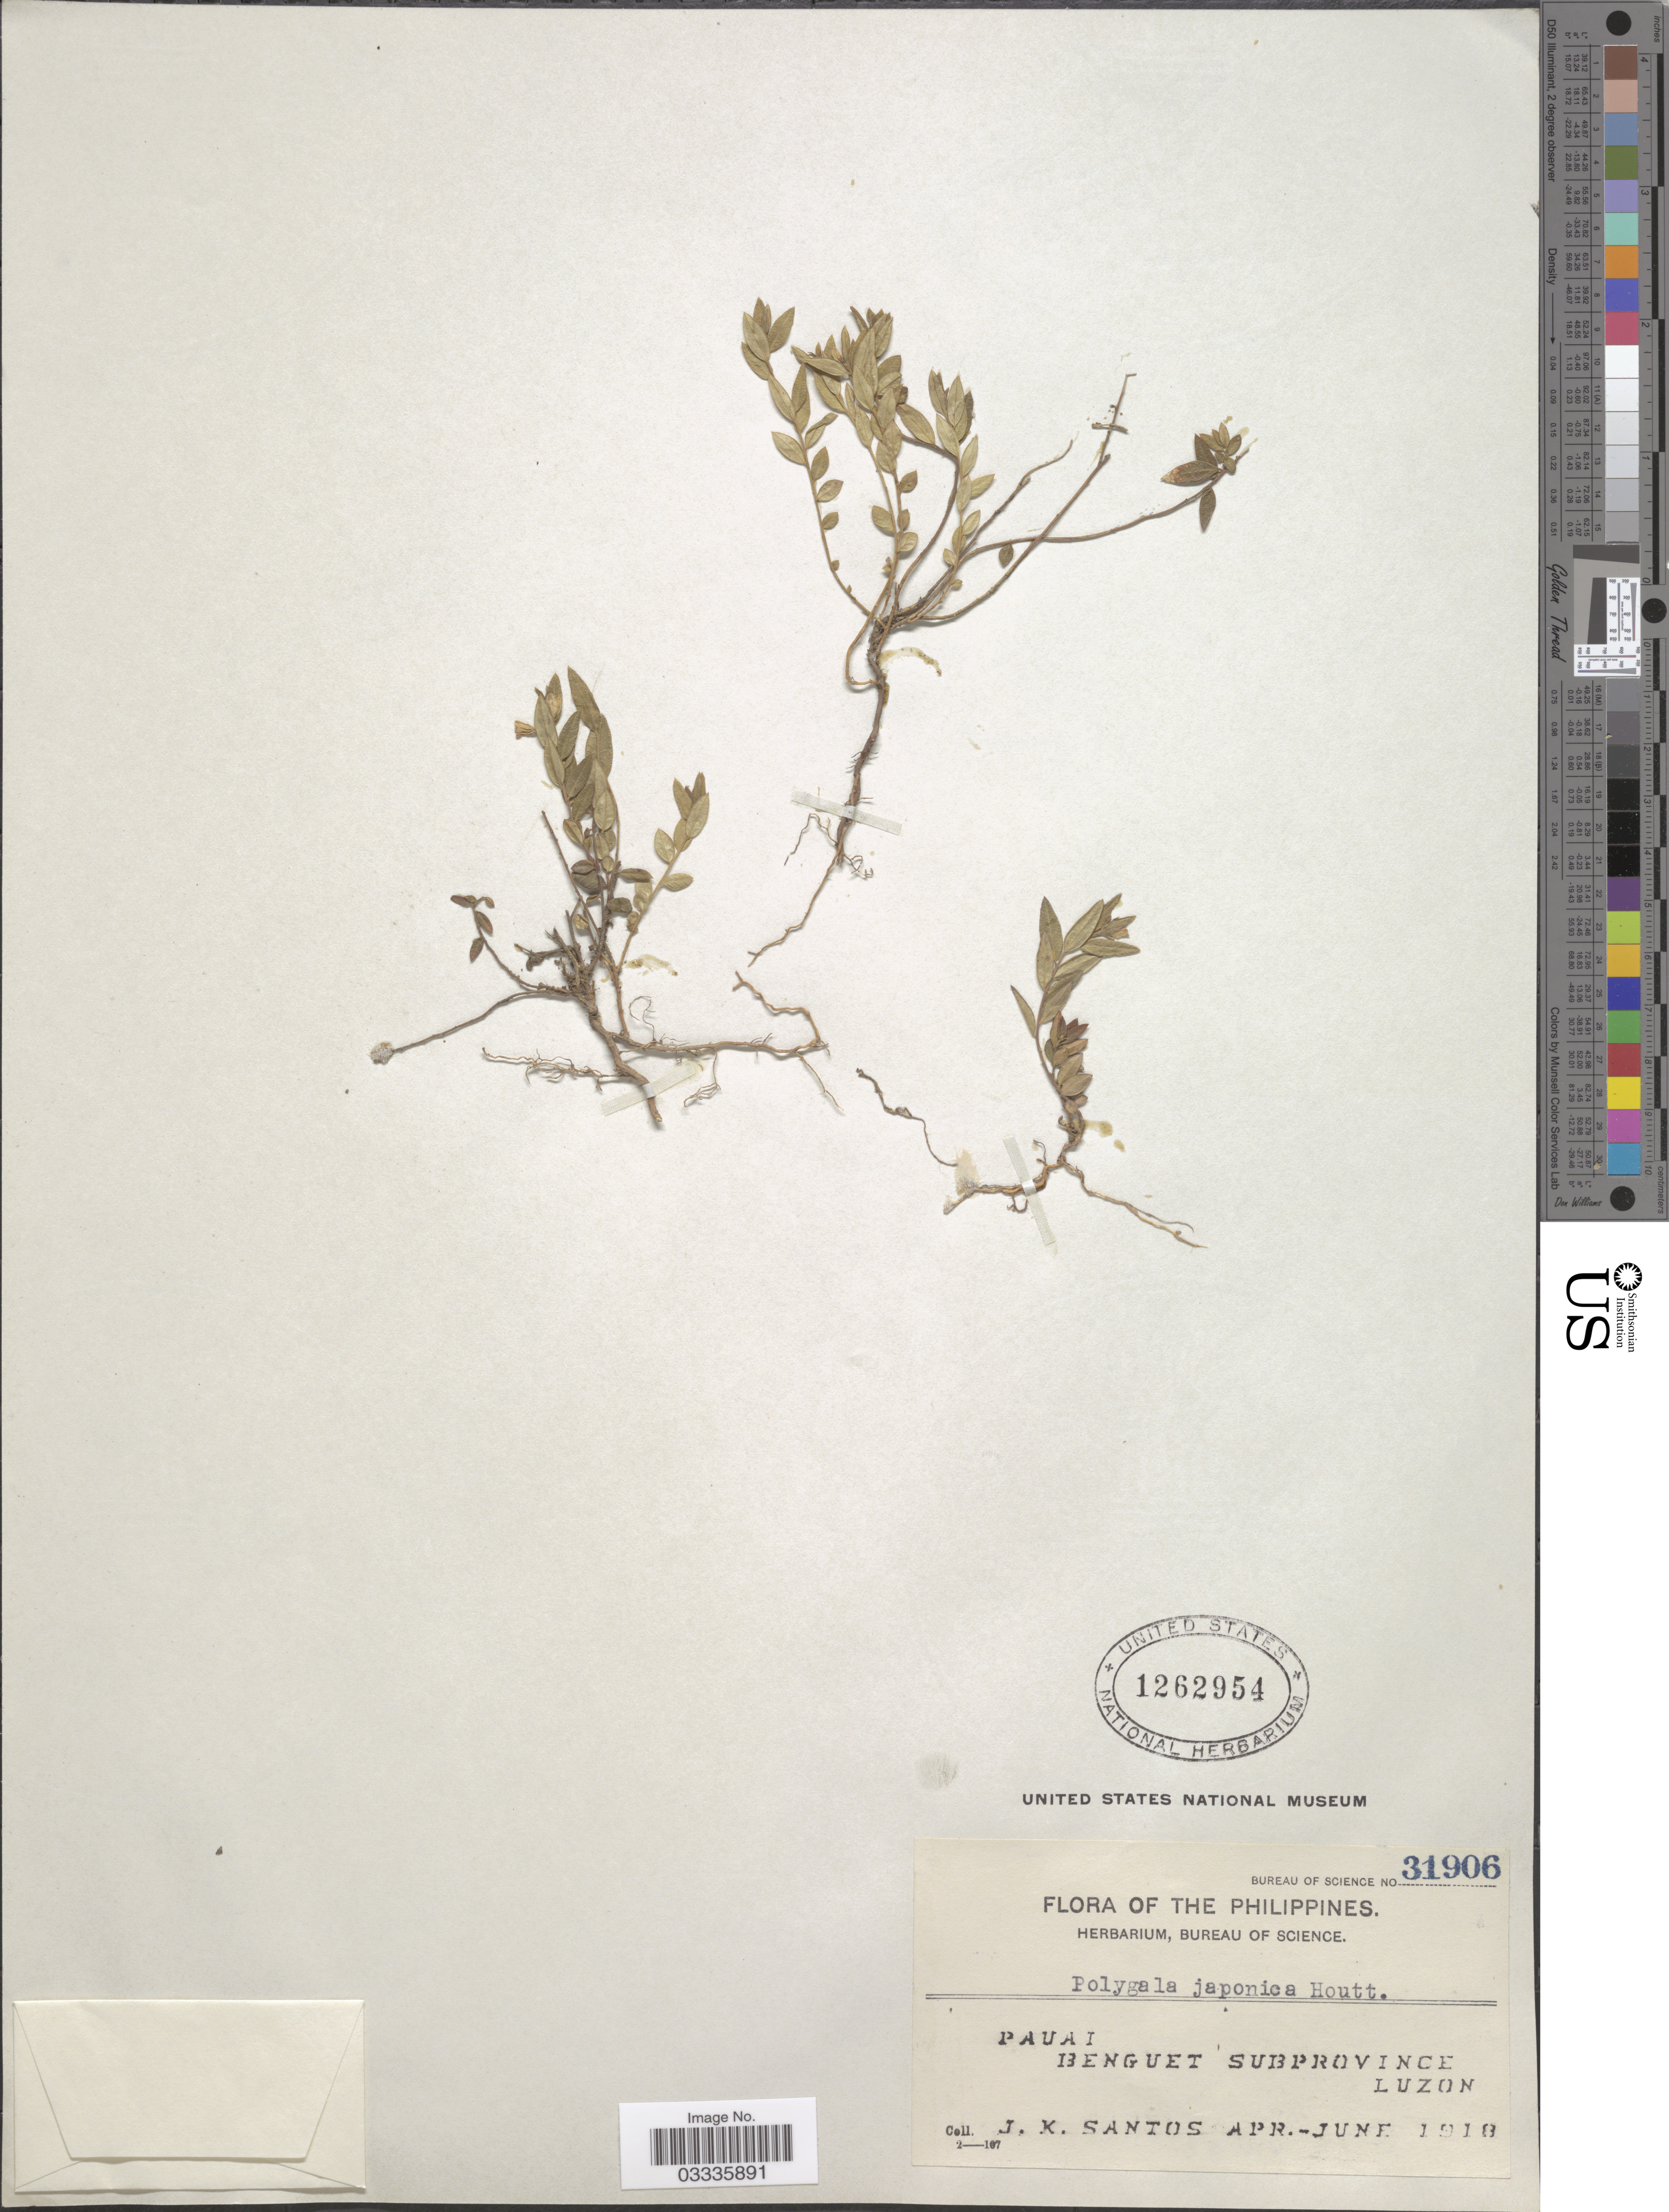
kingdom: Plantae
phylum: Tracheophyta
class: Magnoliopsida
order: Fabales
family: Polygalaceae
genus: Polygala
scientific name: Polygala japonica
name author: Houtt.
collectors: J. K. Santos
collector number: Bureau of Science 31906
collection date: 1918-04/1918-06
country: Philippines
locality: Pauai. Benguet Subprovince. Luzon.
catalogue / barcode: US 1262954